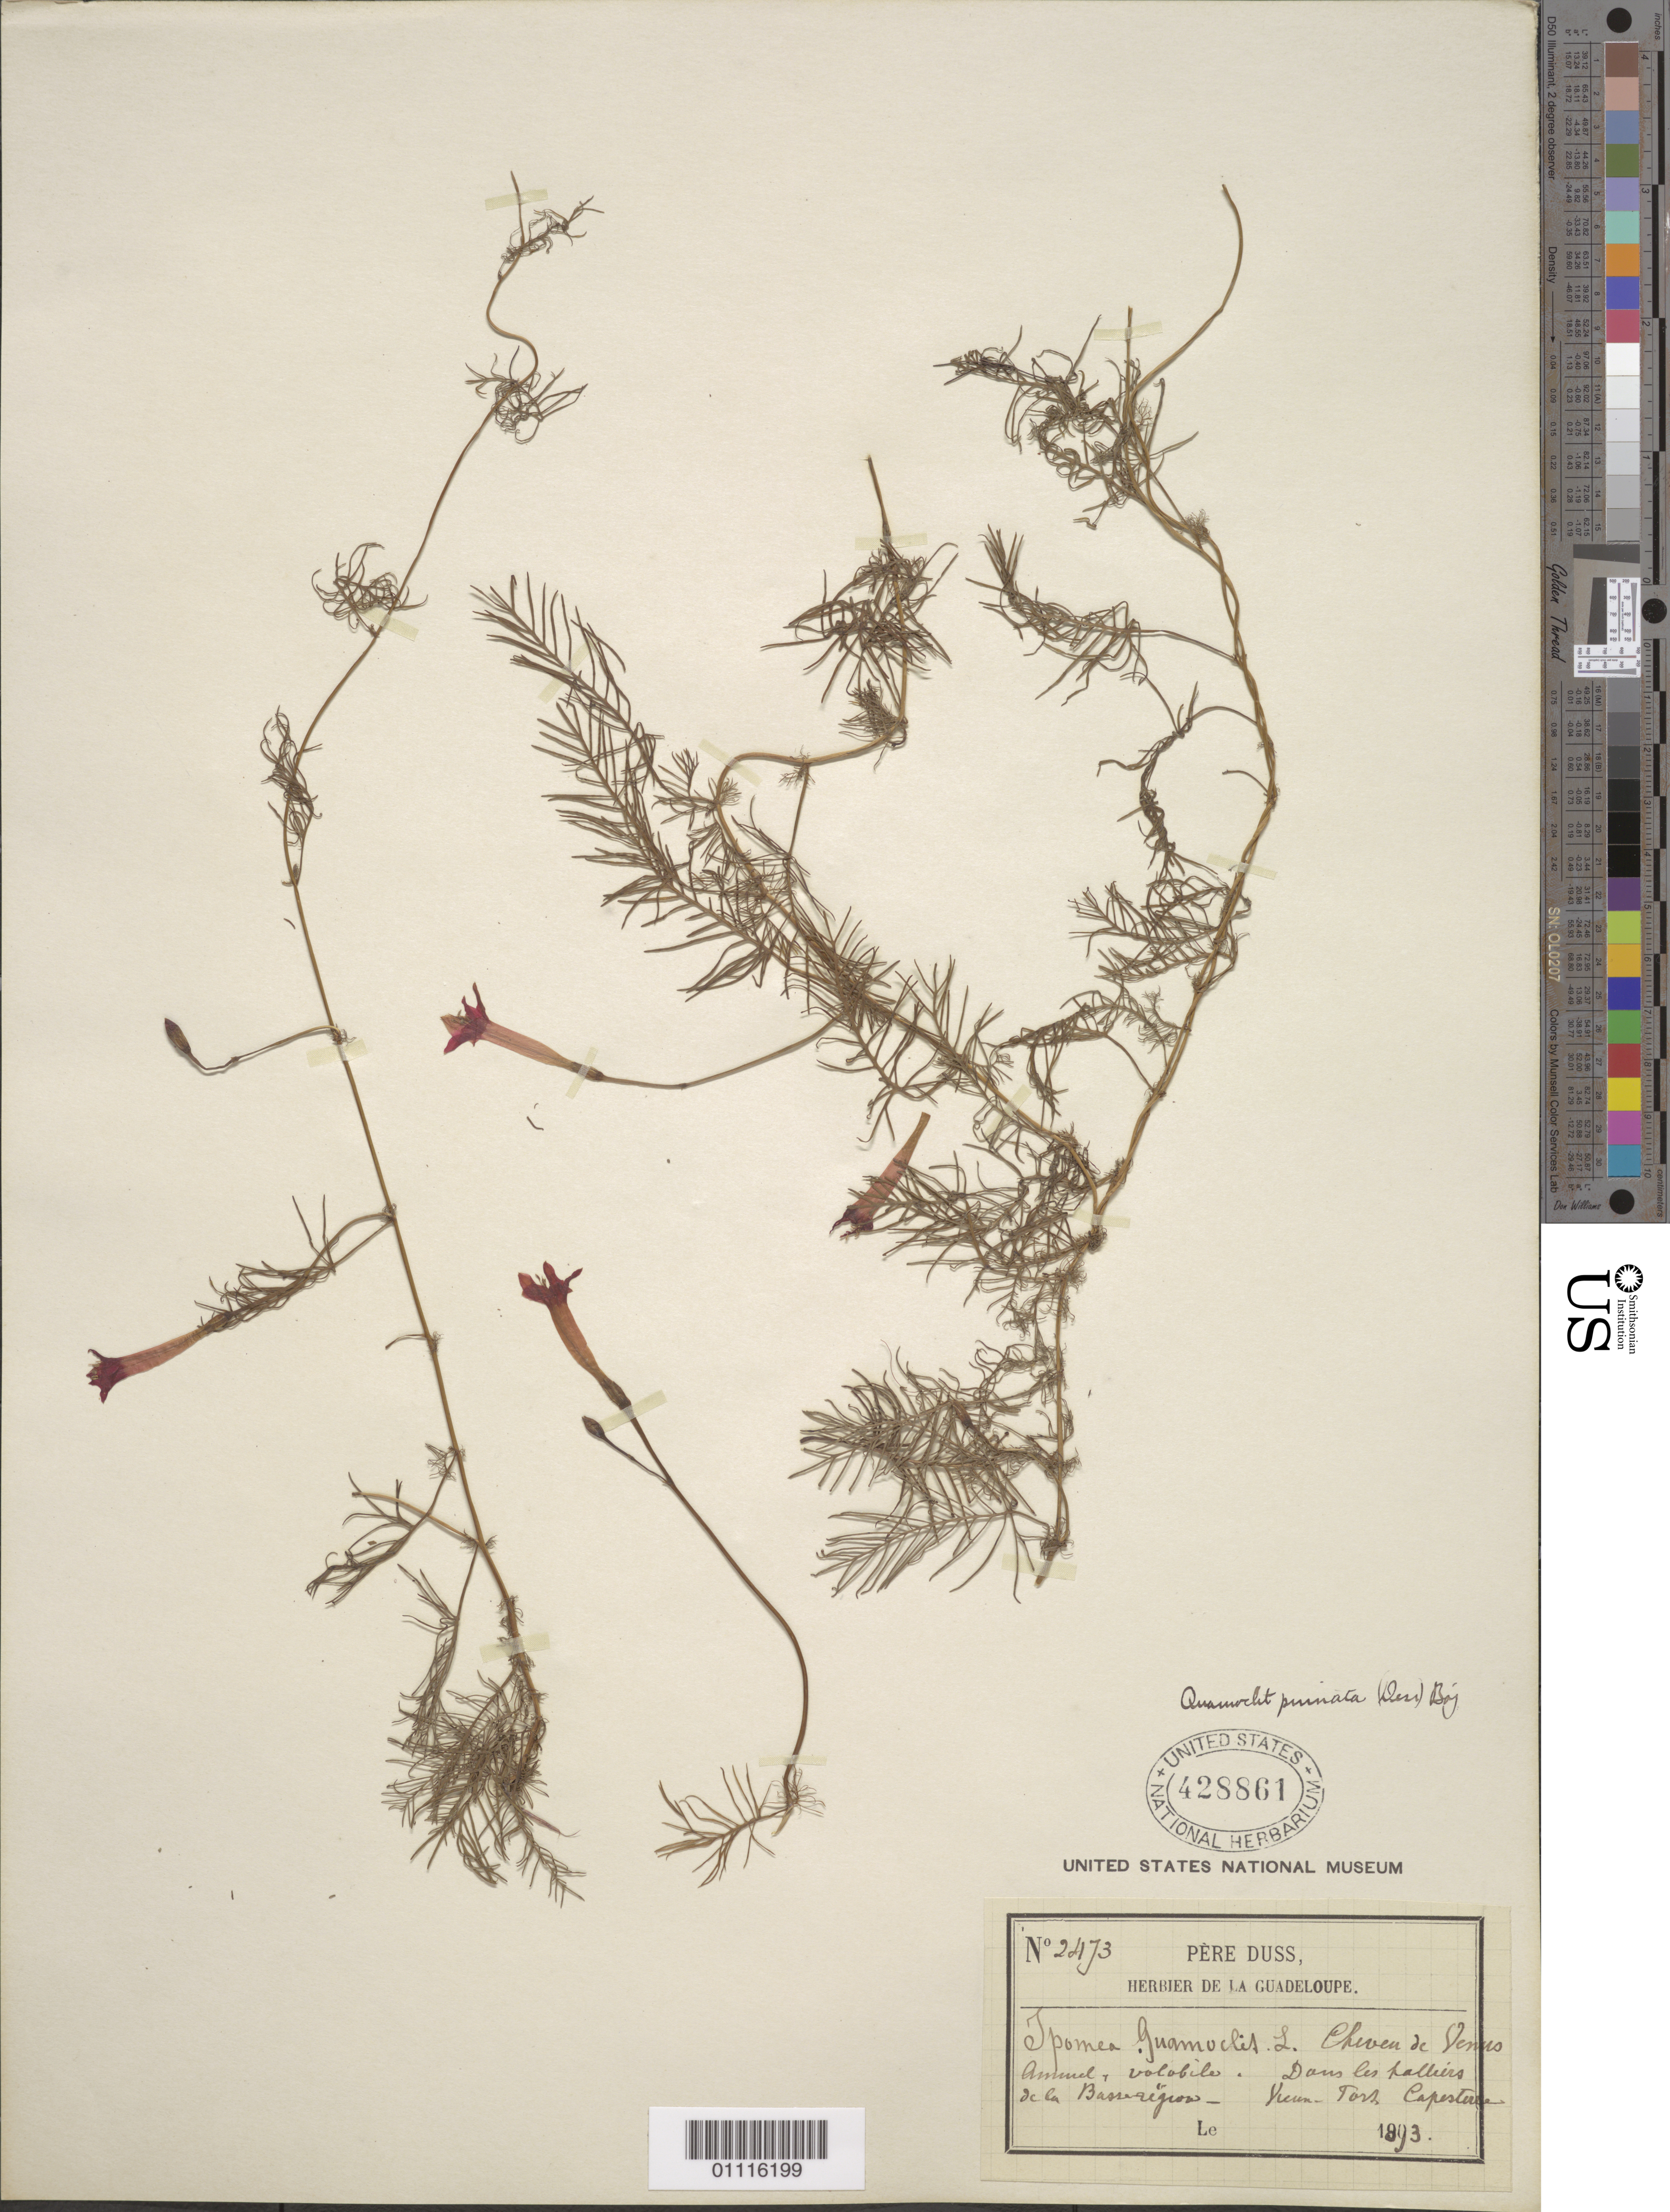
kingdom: Plantae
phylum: Tracheophyta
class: Magnoliopsida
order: Solanales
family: Convolvulaceae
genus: Ipomoea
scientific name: Ipomoea quamoclit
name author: L.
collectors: Père Duss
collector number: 2473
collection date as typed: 1893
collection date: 1893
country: Guadeloupe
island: Basse Terre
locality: Dans les palliers de la Basse-region-Vieux Fort, Capestere.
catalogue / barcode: US 428861